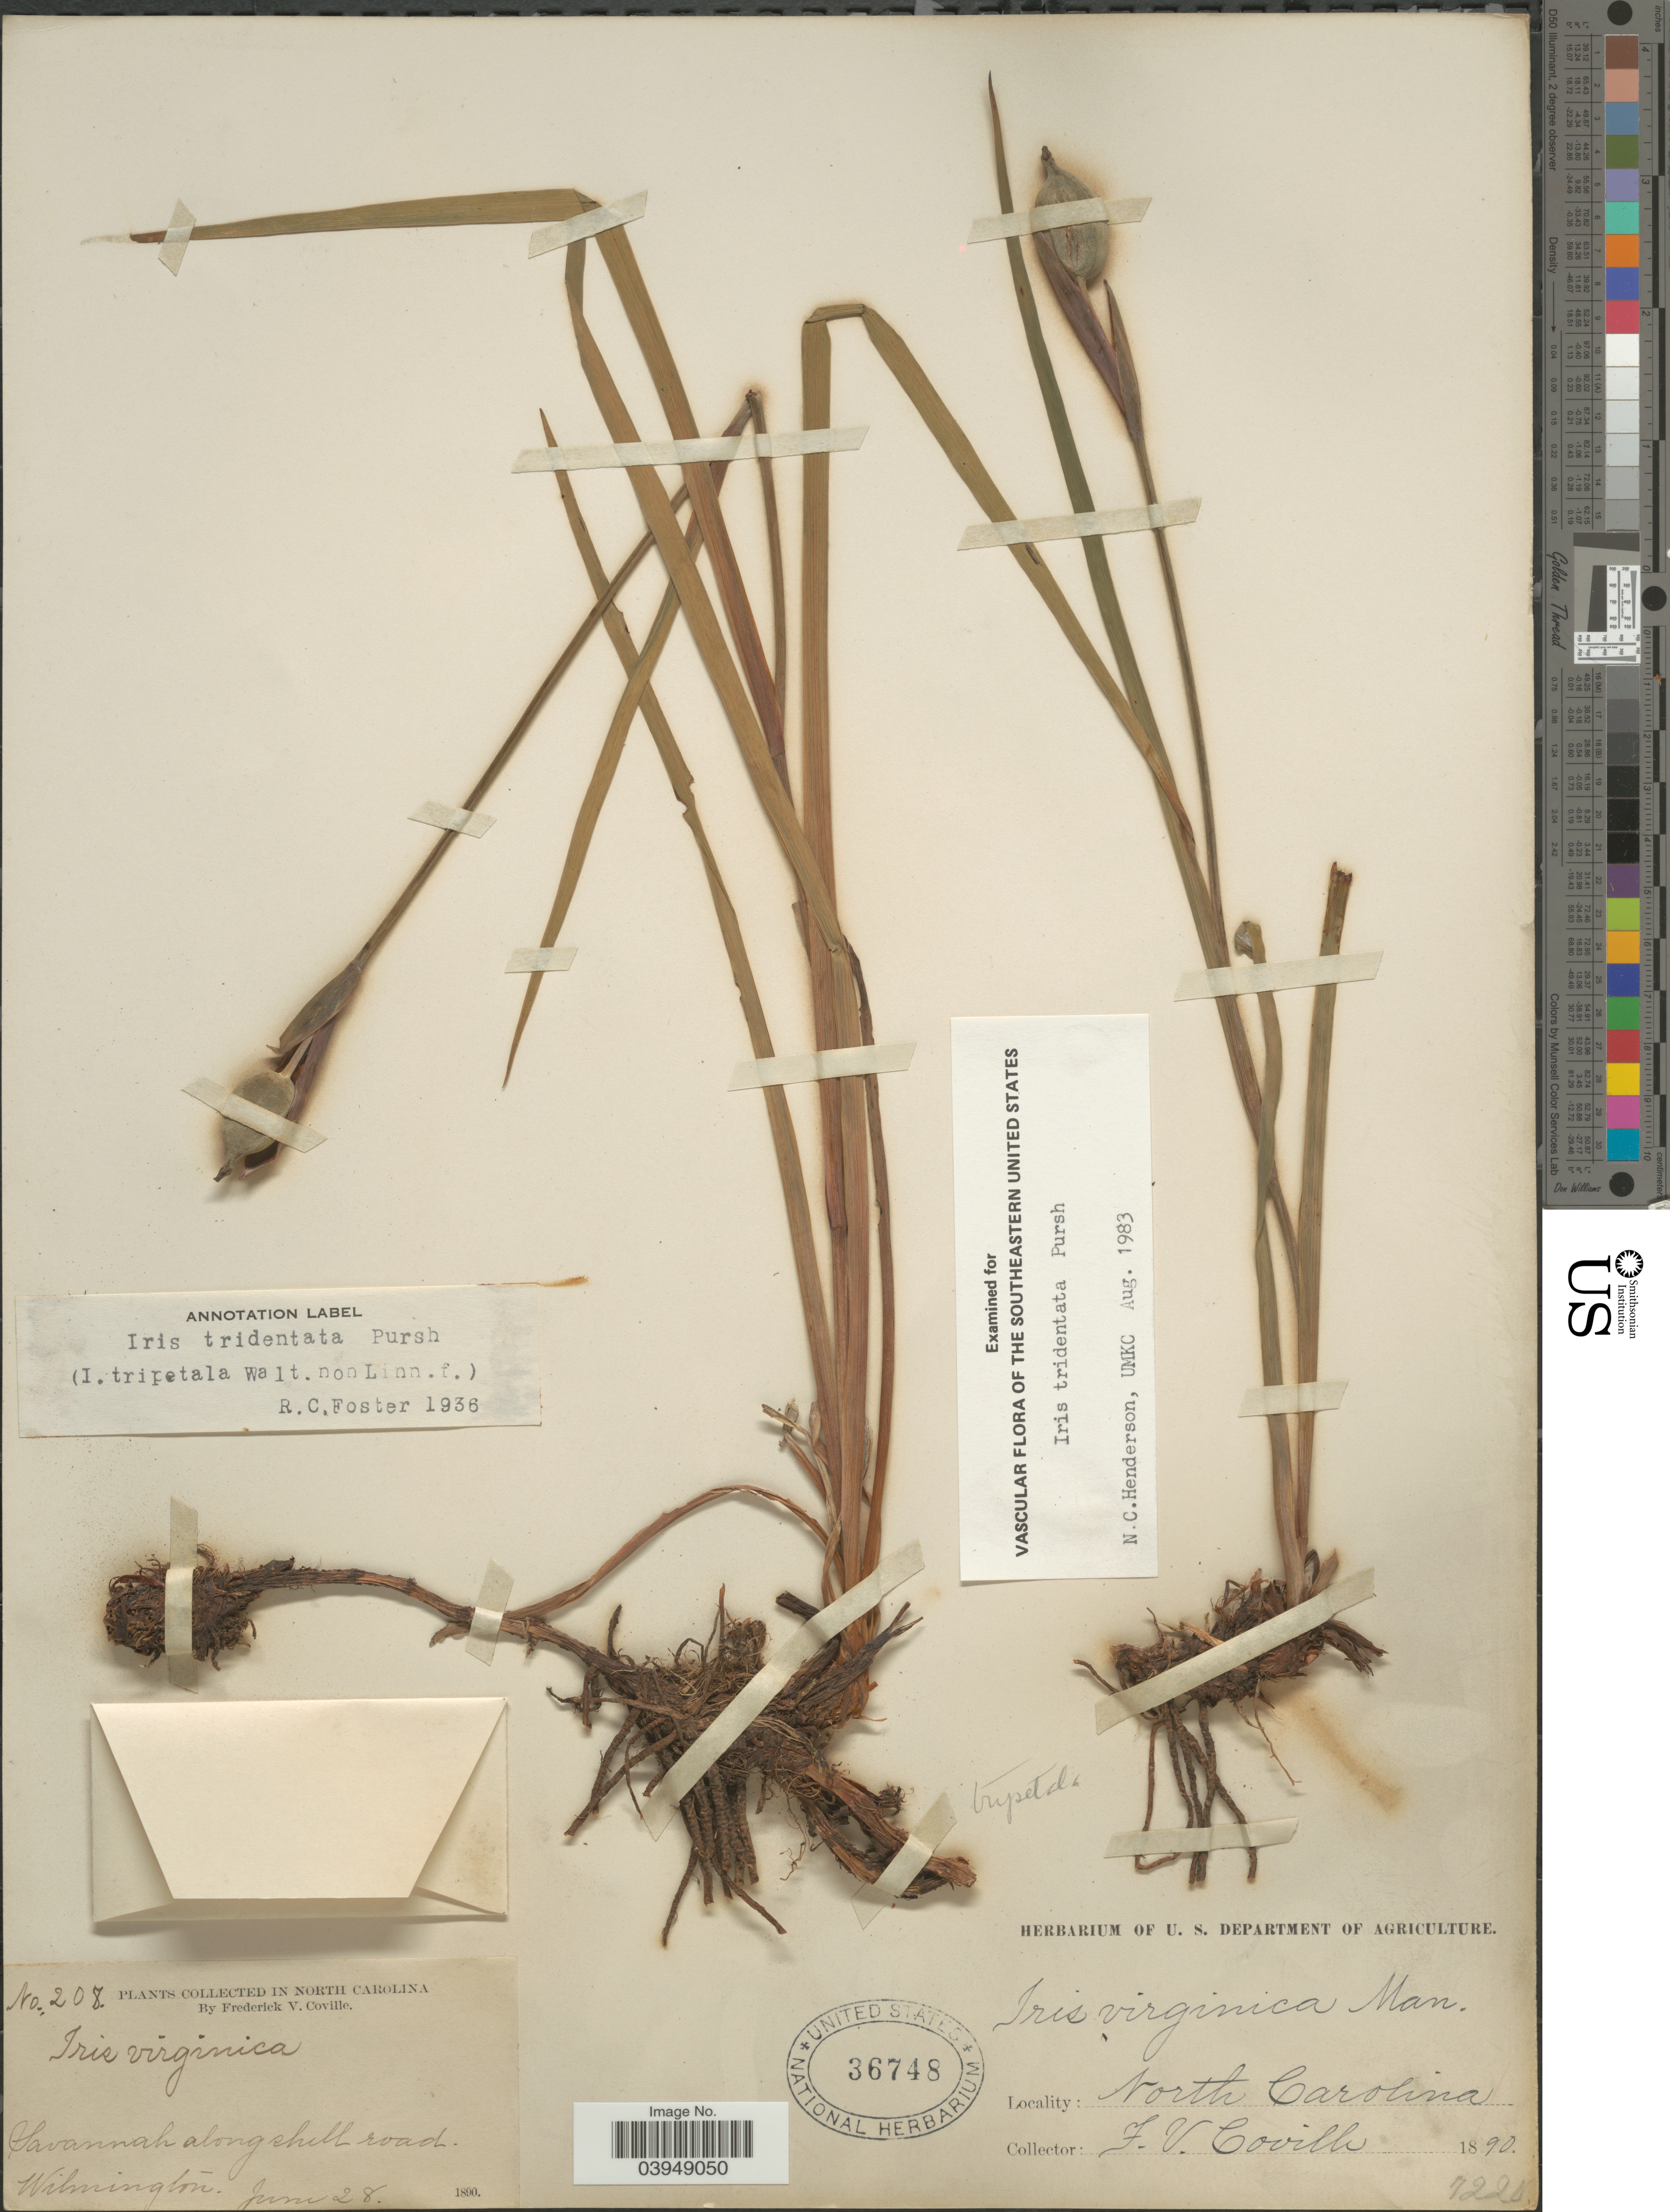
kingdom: Plantae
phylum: Tracheophyta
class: Liliopsida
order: Asparagales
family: Iridaceae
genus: Iris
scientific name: Iris tridentata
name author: Pursh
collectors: F. V. Coville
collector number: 208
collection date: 1890-06-28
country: United States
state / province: North Carolina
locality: Savannah along shell road Wilmington.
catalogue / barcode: US 36748